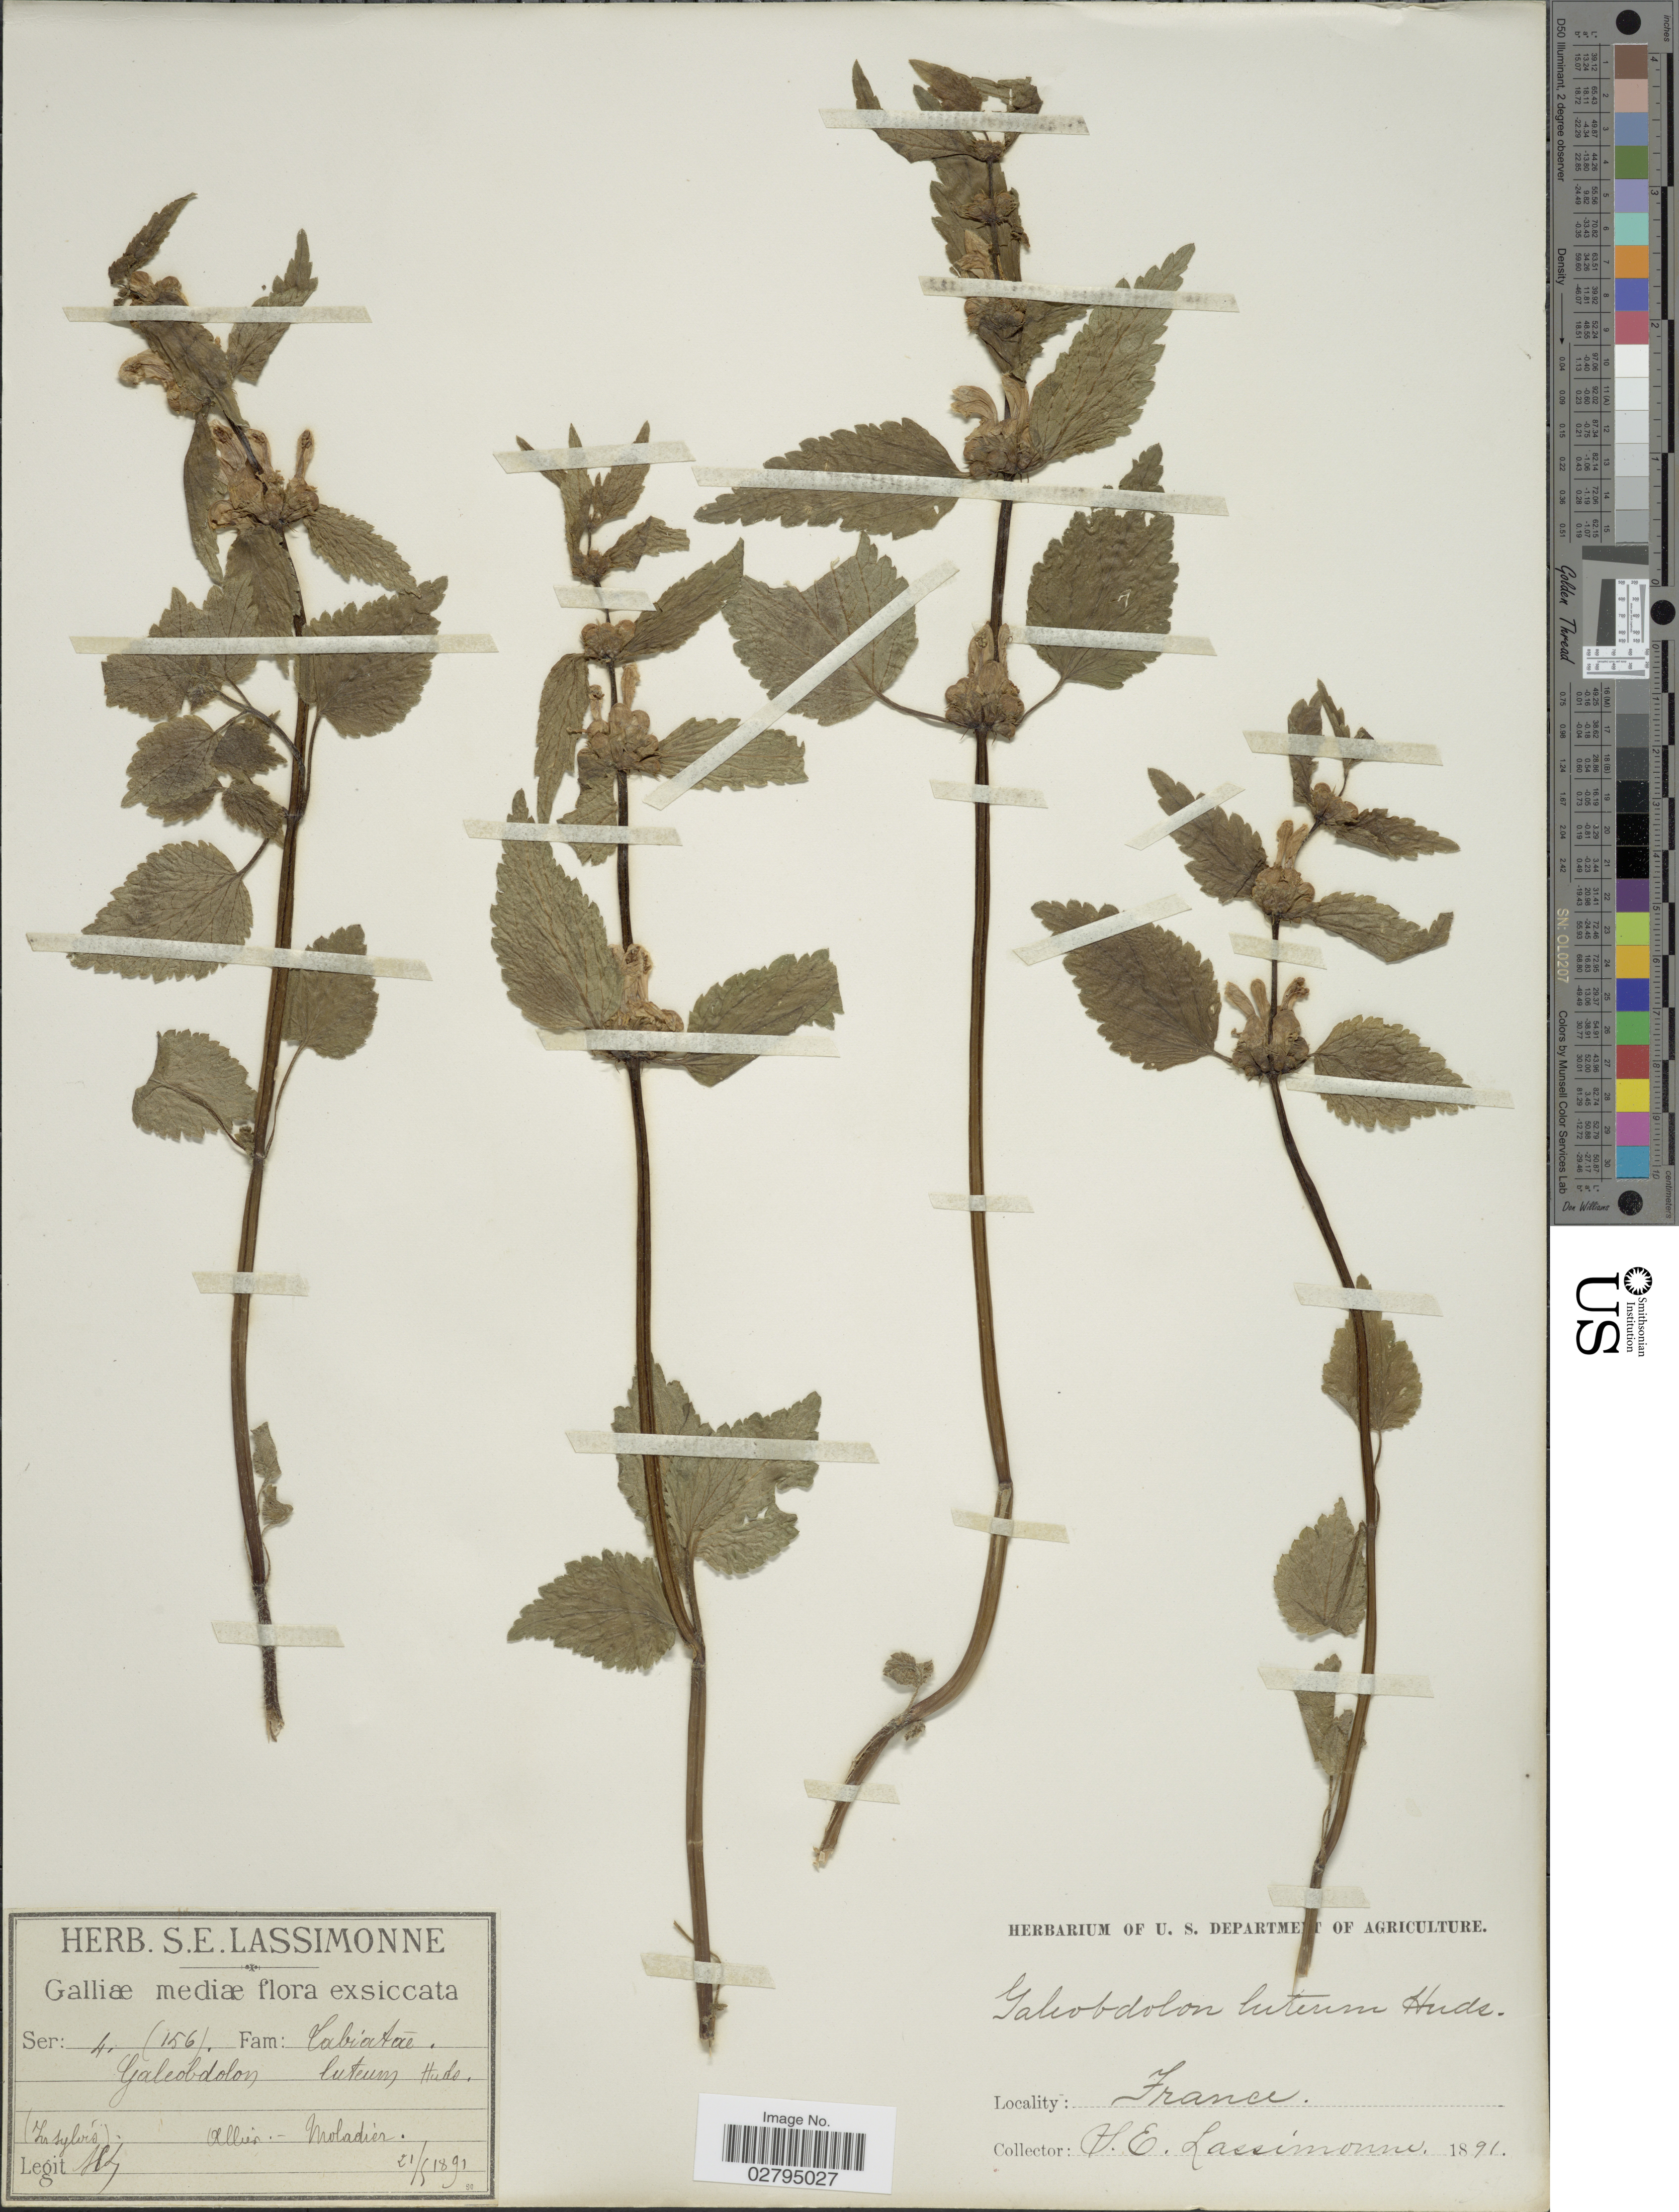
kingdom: Plantae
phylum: Tracheophyta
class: Magnoliopsida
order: Lamiales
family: Lamiaceae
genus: Lamium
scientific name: Lamium galeobdolon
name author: (L.) L.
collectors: S. Lassimonne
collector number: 4(156)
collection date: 1891-05-21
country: France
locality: Galliæ mediæ. (In sylvis) Allier - Moladier.